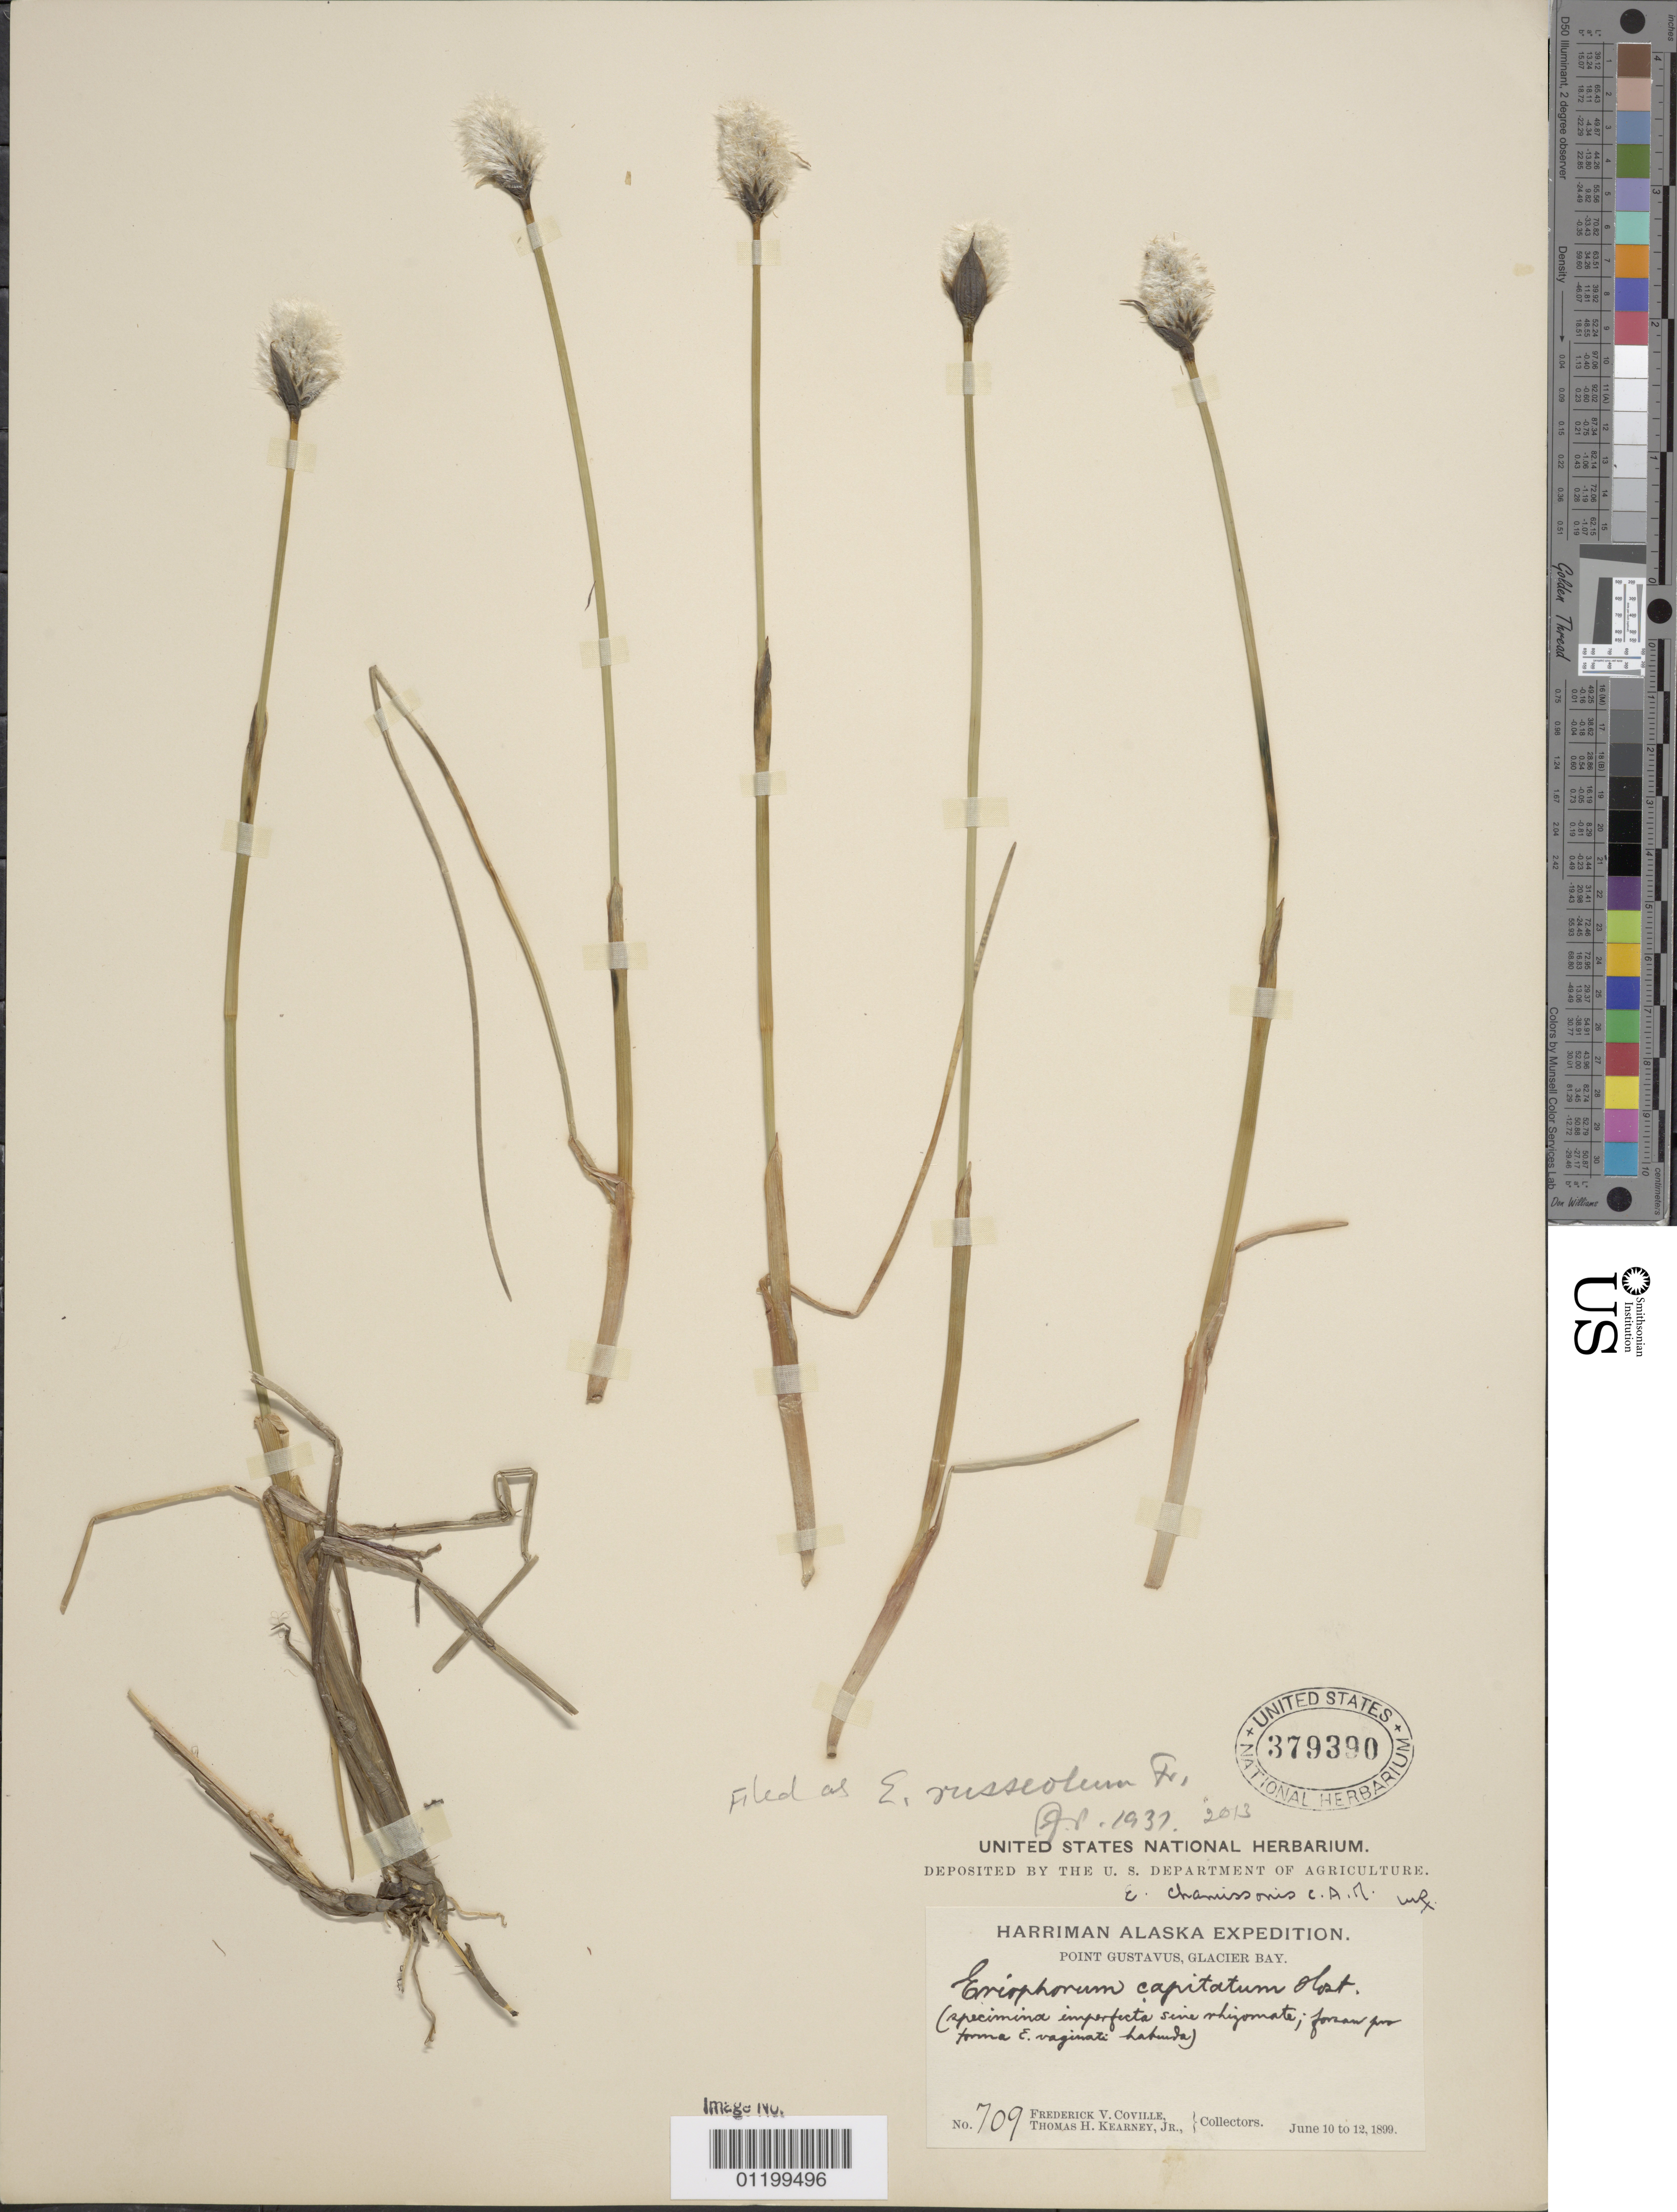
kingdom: Plantae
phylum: Tracheophyta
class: Liliopsida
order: Poales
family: Cyperaceae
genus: Eriophorum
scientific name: Eriophorum chamissonis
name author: C.A. Mey.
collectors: F. V. Coville & T. H. Kearney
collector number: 709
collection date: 1899-06-10/1899-06-12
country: United States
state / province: Alaska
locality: Point Gustavus, Glacier Bay.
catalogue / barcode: US 379390